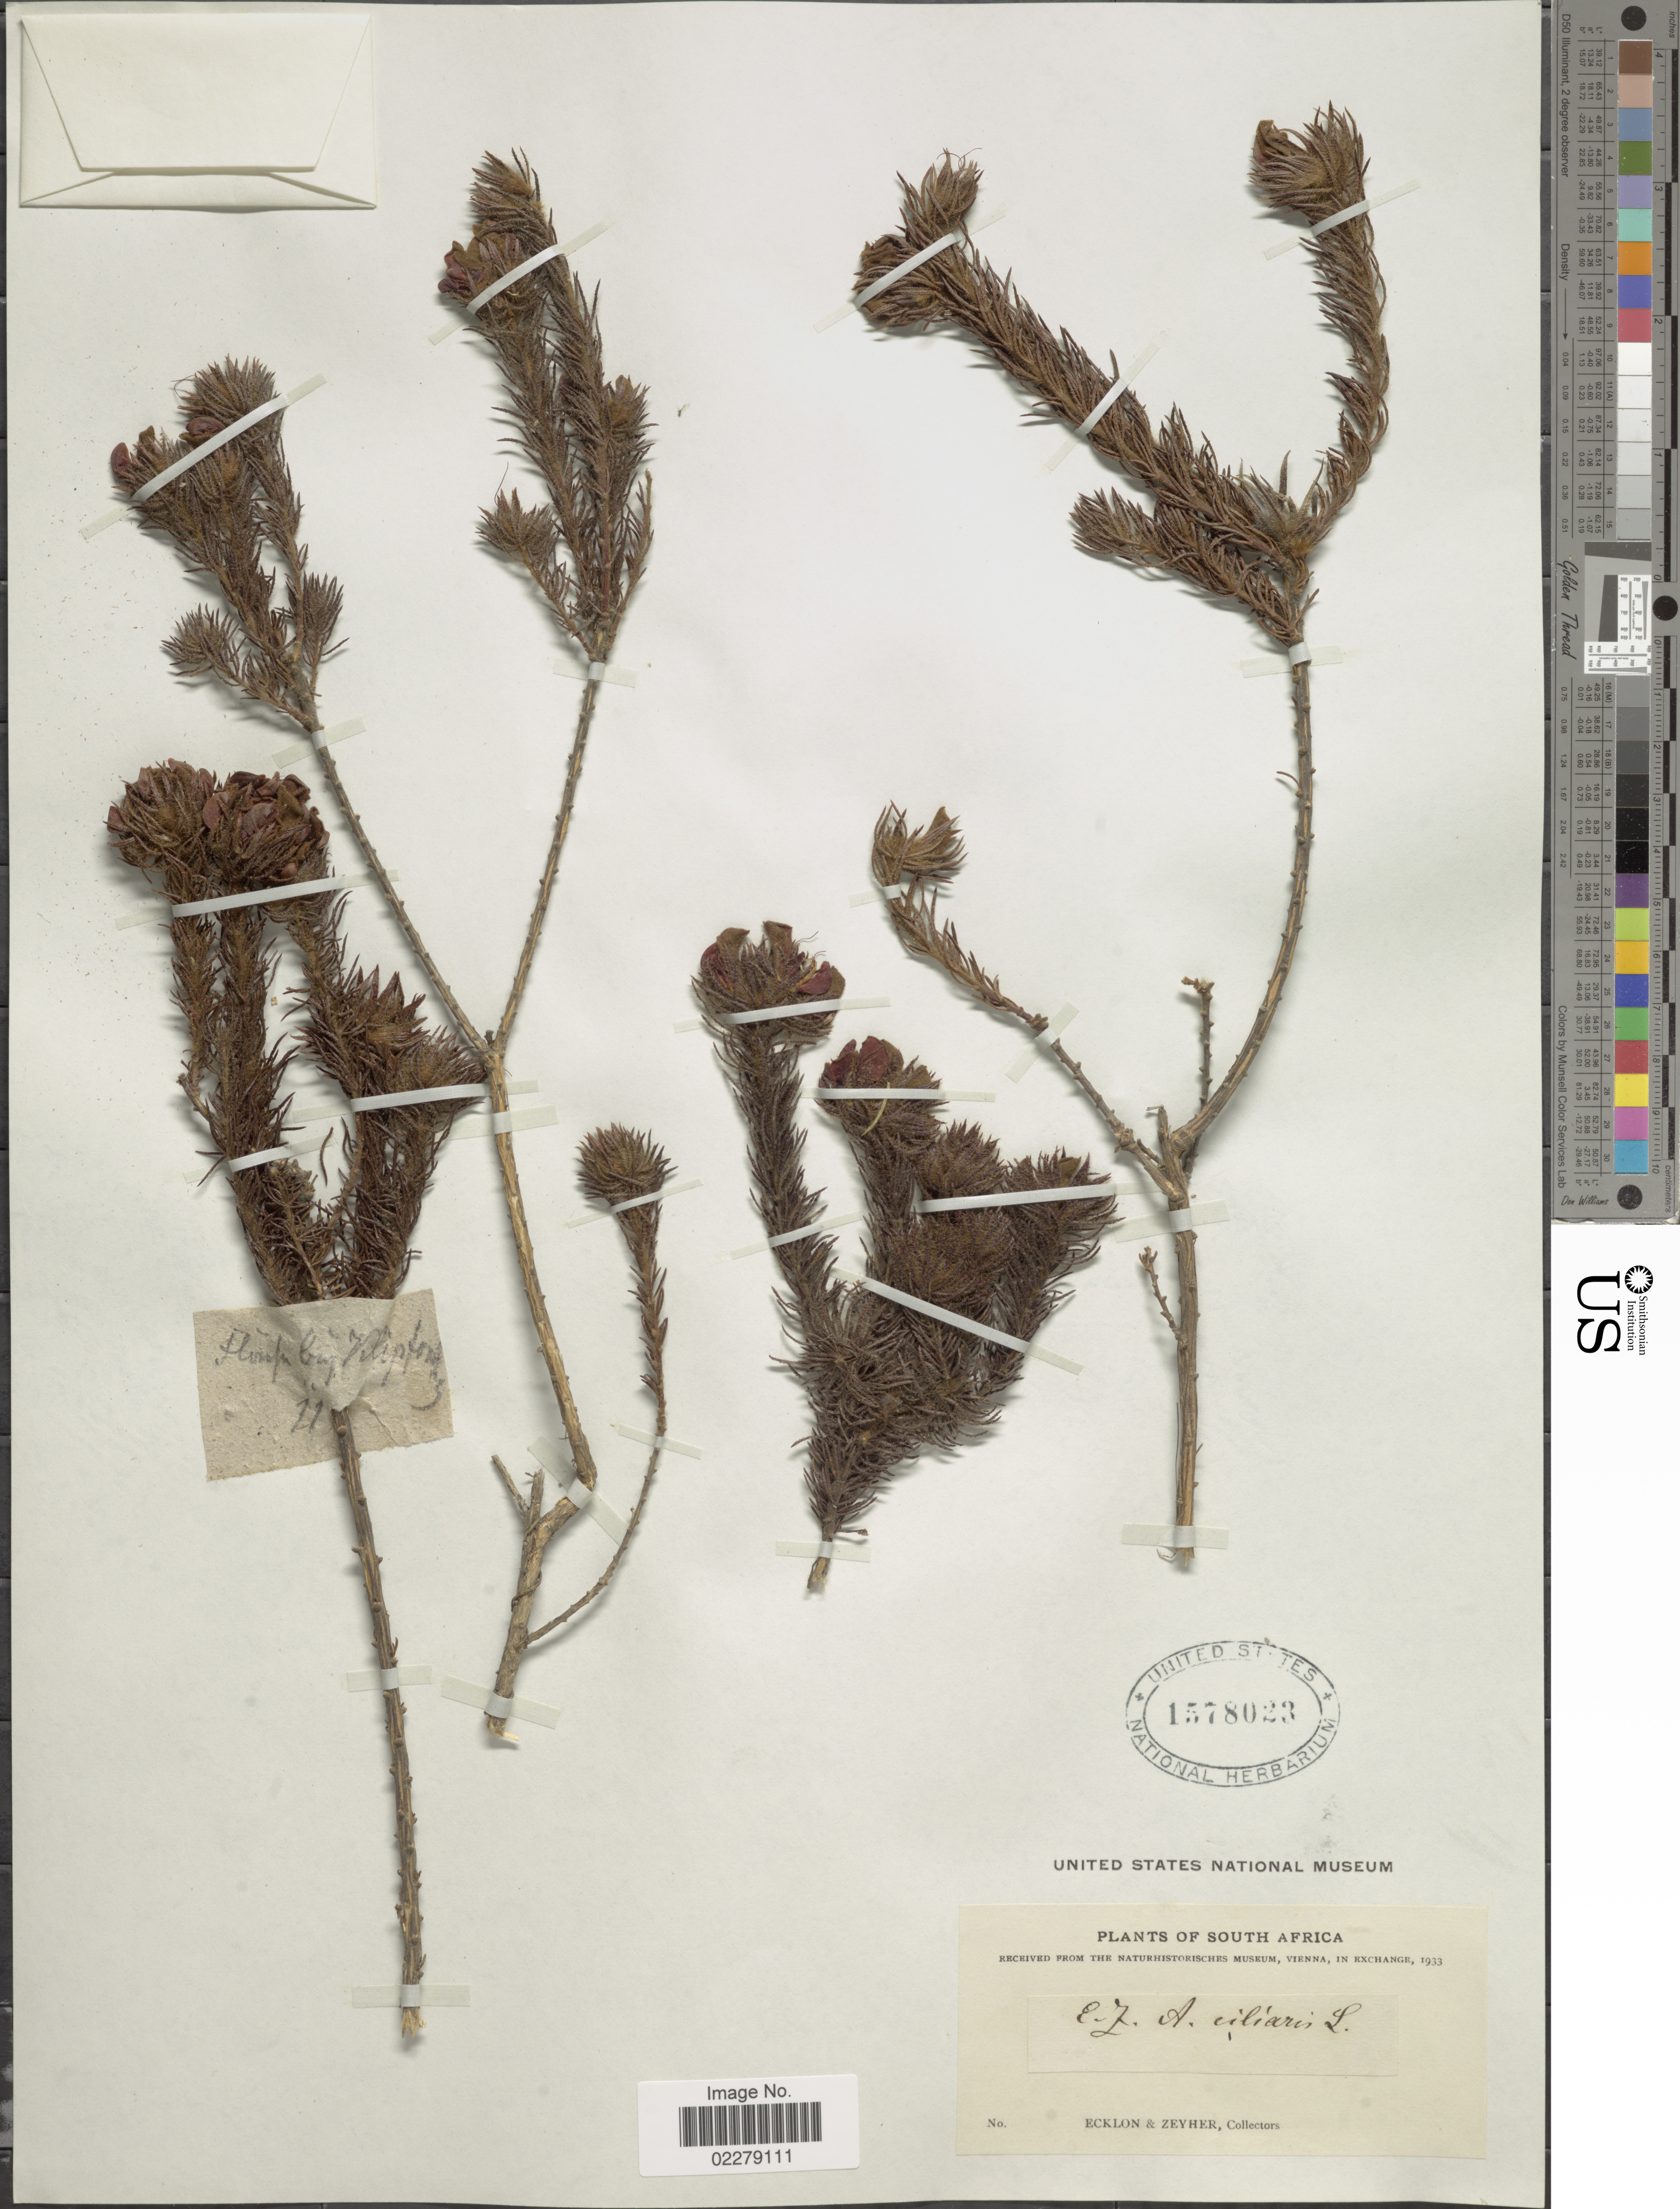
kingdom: Plantae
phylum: Tracheophyta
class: Magnoliopsida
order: Fabales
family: Fabaceae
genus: Aspalathus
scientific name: Aspalathus ciliaris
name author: L.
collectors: -. Ecklon & -. Zeyher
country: South Africa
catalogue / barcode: US 1578023